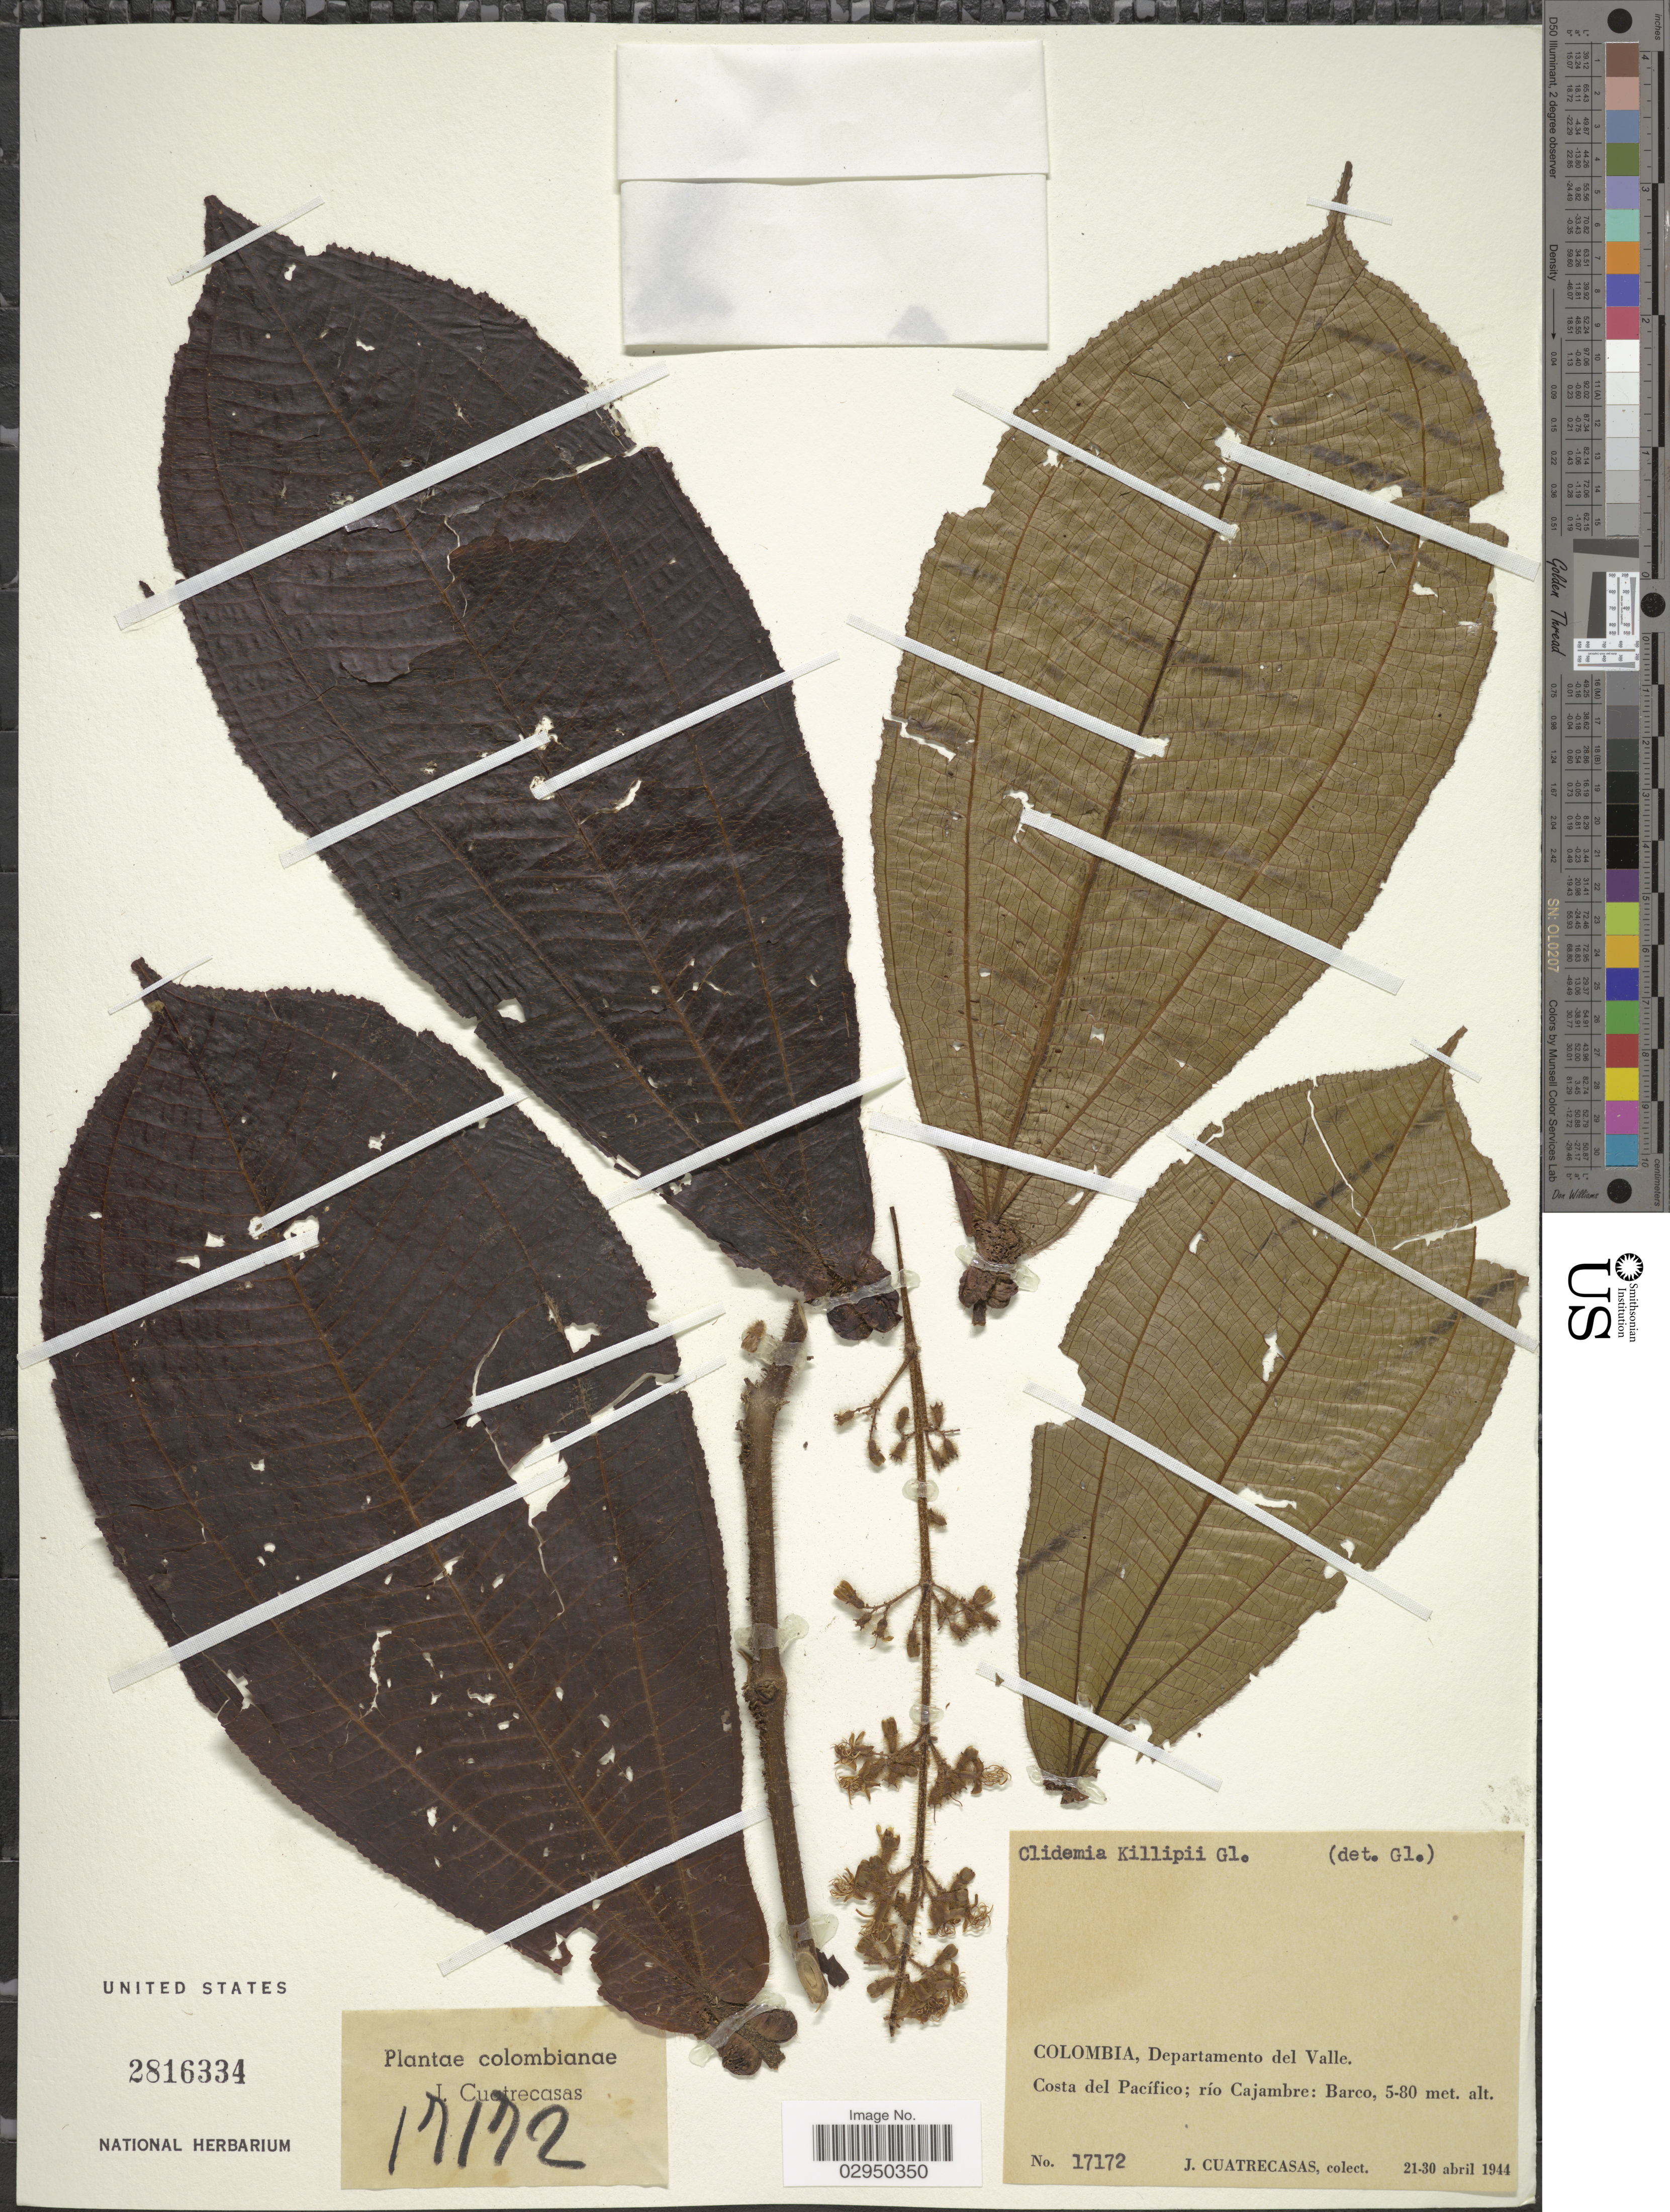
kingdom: Plantae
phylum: Tracheophyta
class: Magnoliopsida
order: Myrtales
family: Melastomataceae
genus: Clidemia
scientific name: Clidemia killipii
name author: Gleason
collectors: J. Cuatrecasas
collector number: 17172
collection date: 1944-04-21/1944-04-30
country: Colombia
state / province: Valle del Cauca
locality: Departamento del Valle. Costa del Pacífico; río Cajambre: Barco.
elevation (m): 5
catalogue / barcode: US 2816334